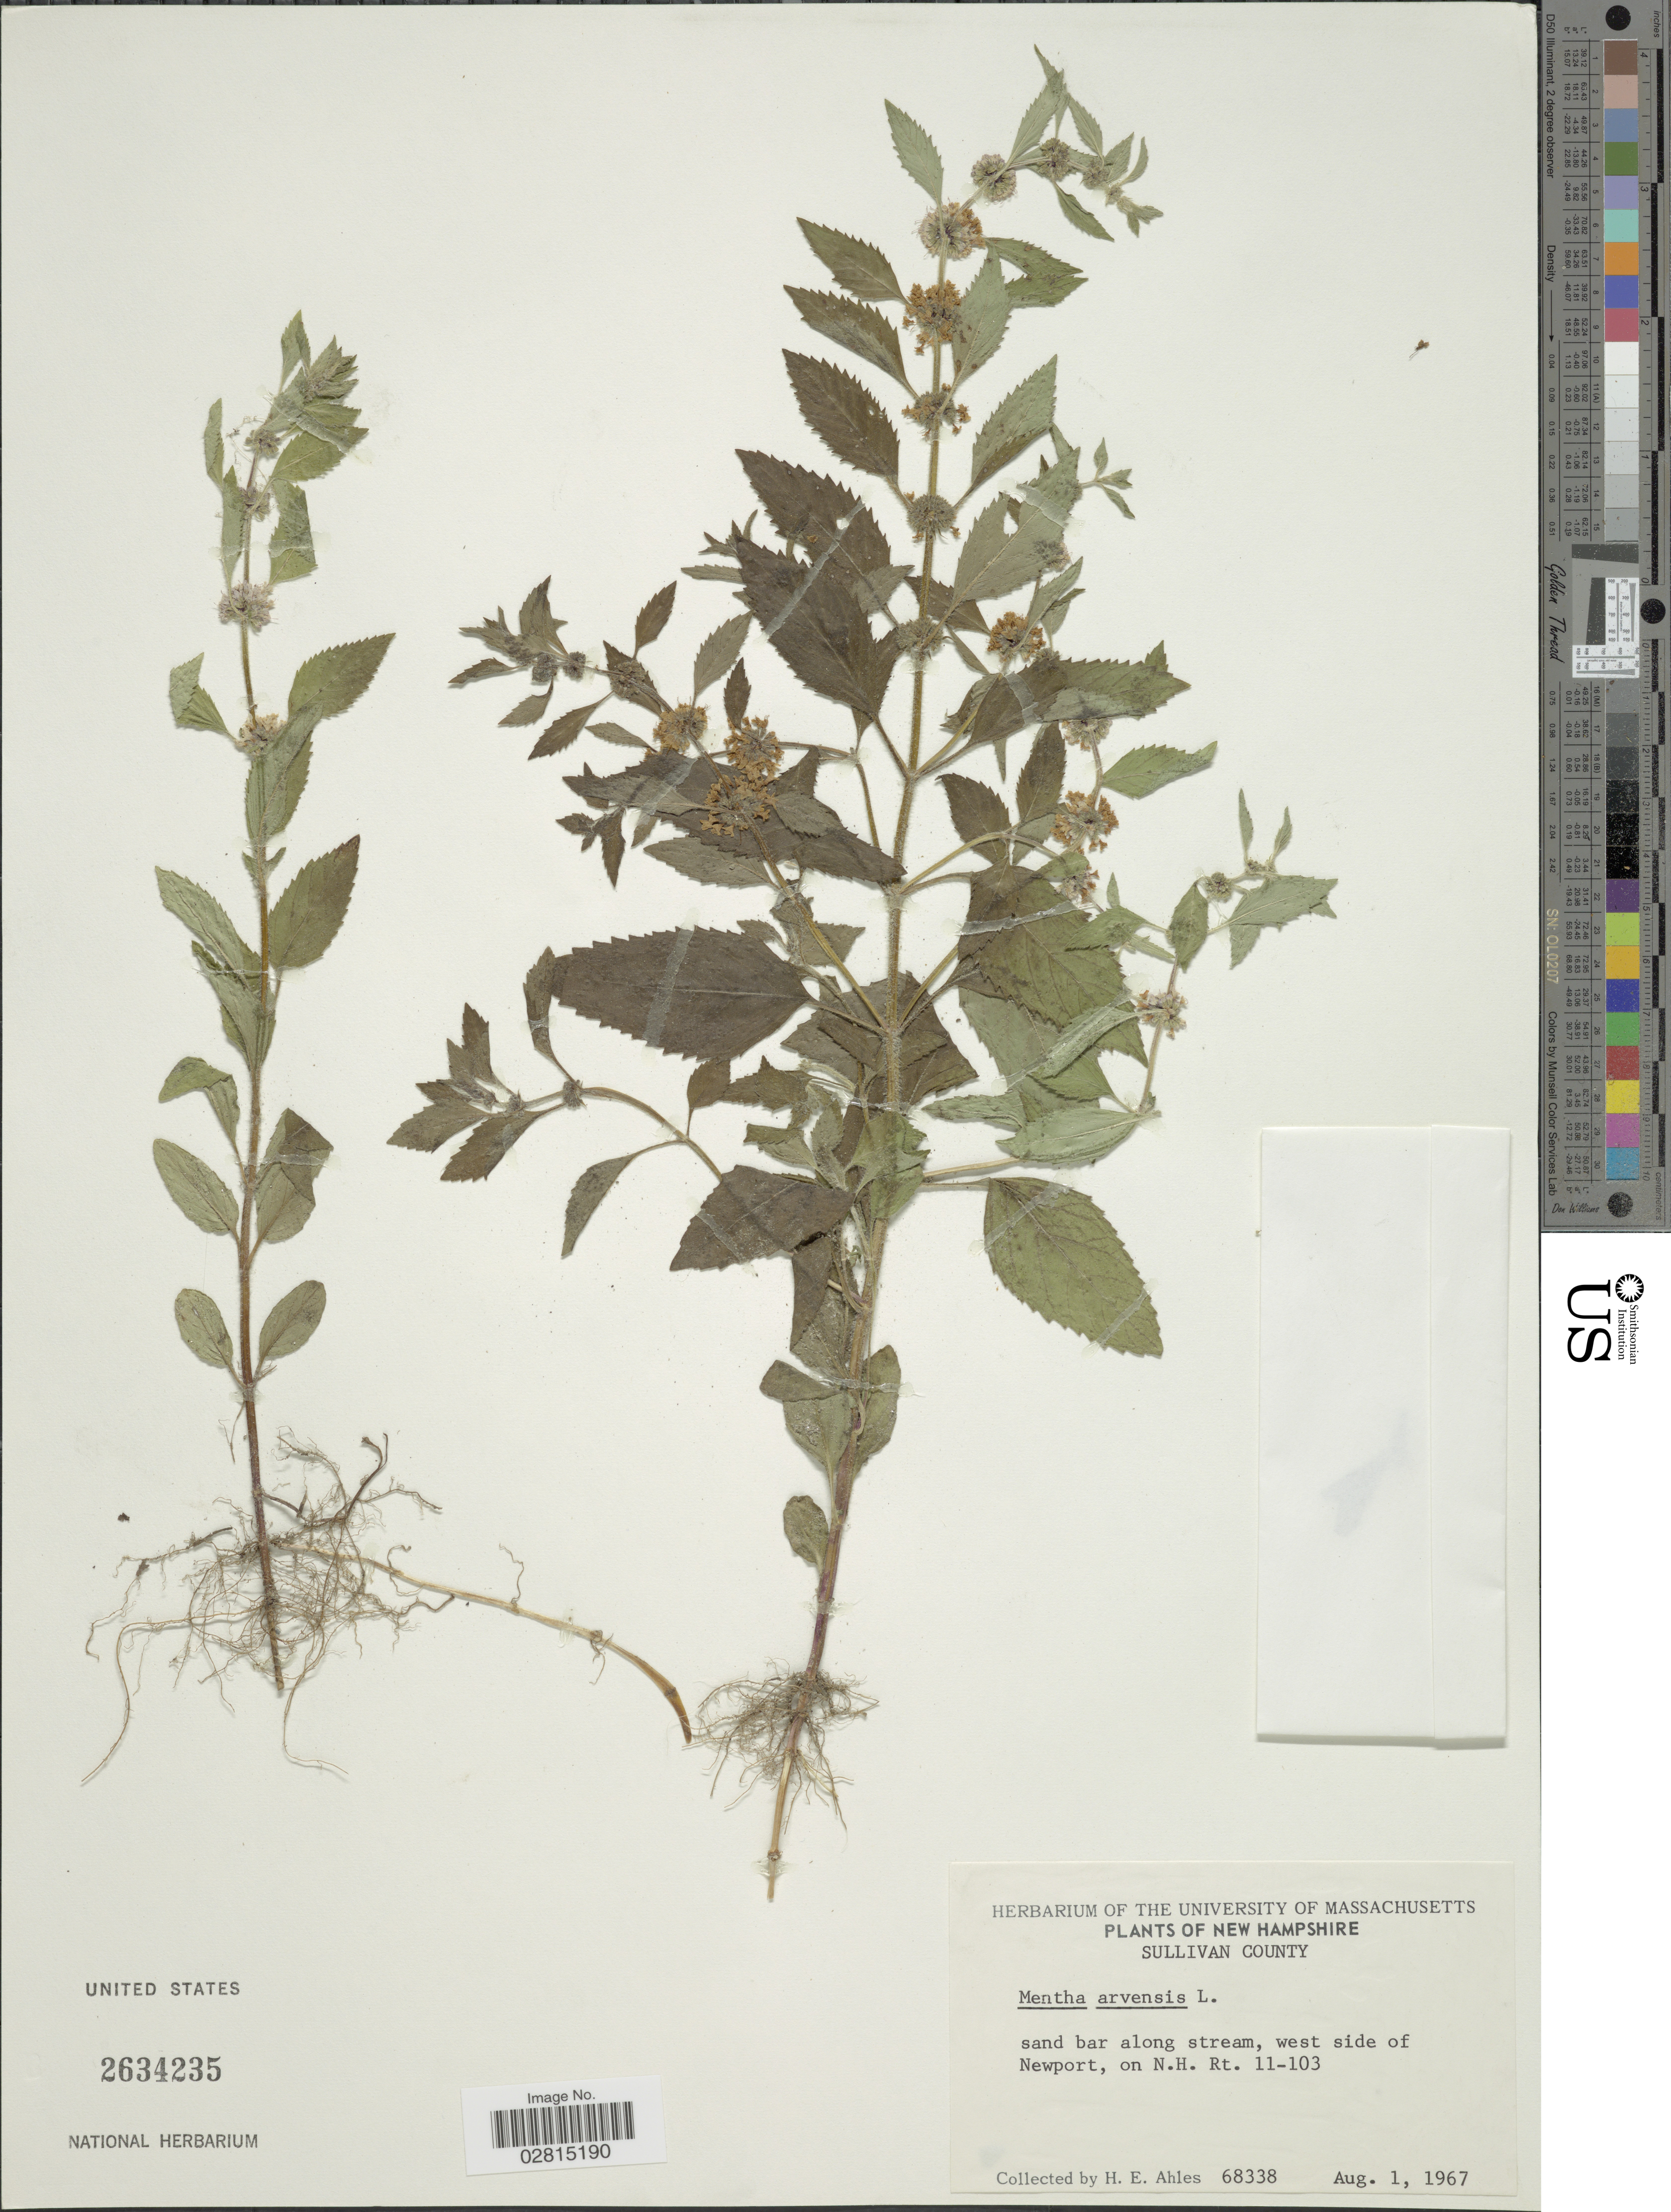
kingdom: Plantae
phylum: Tracheophyta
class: Magnoliopsida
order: Lamiales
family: Lamiaceae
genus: Mentha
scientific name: Mentha arvensis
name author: L.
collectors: H. E. Ahles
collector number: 68338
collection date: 1967-08-01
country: United States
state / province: New Hampshire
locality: Sullivan County, west side of Newport, on N.H. Rt. 11-103.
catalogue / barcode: US 2634235